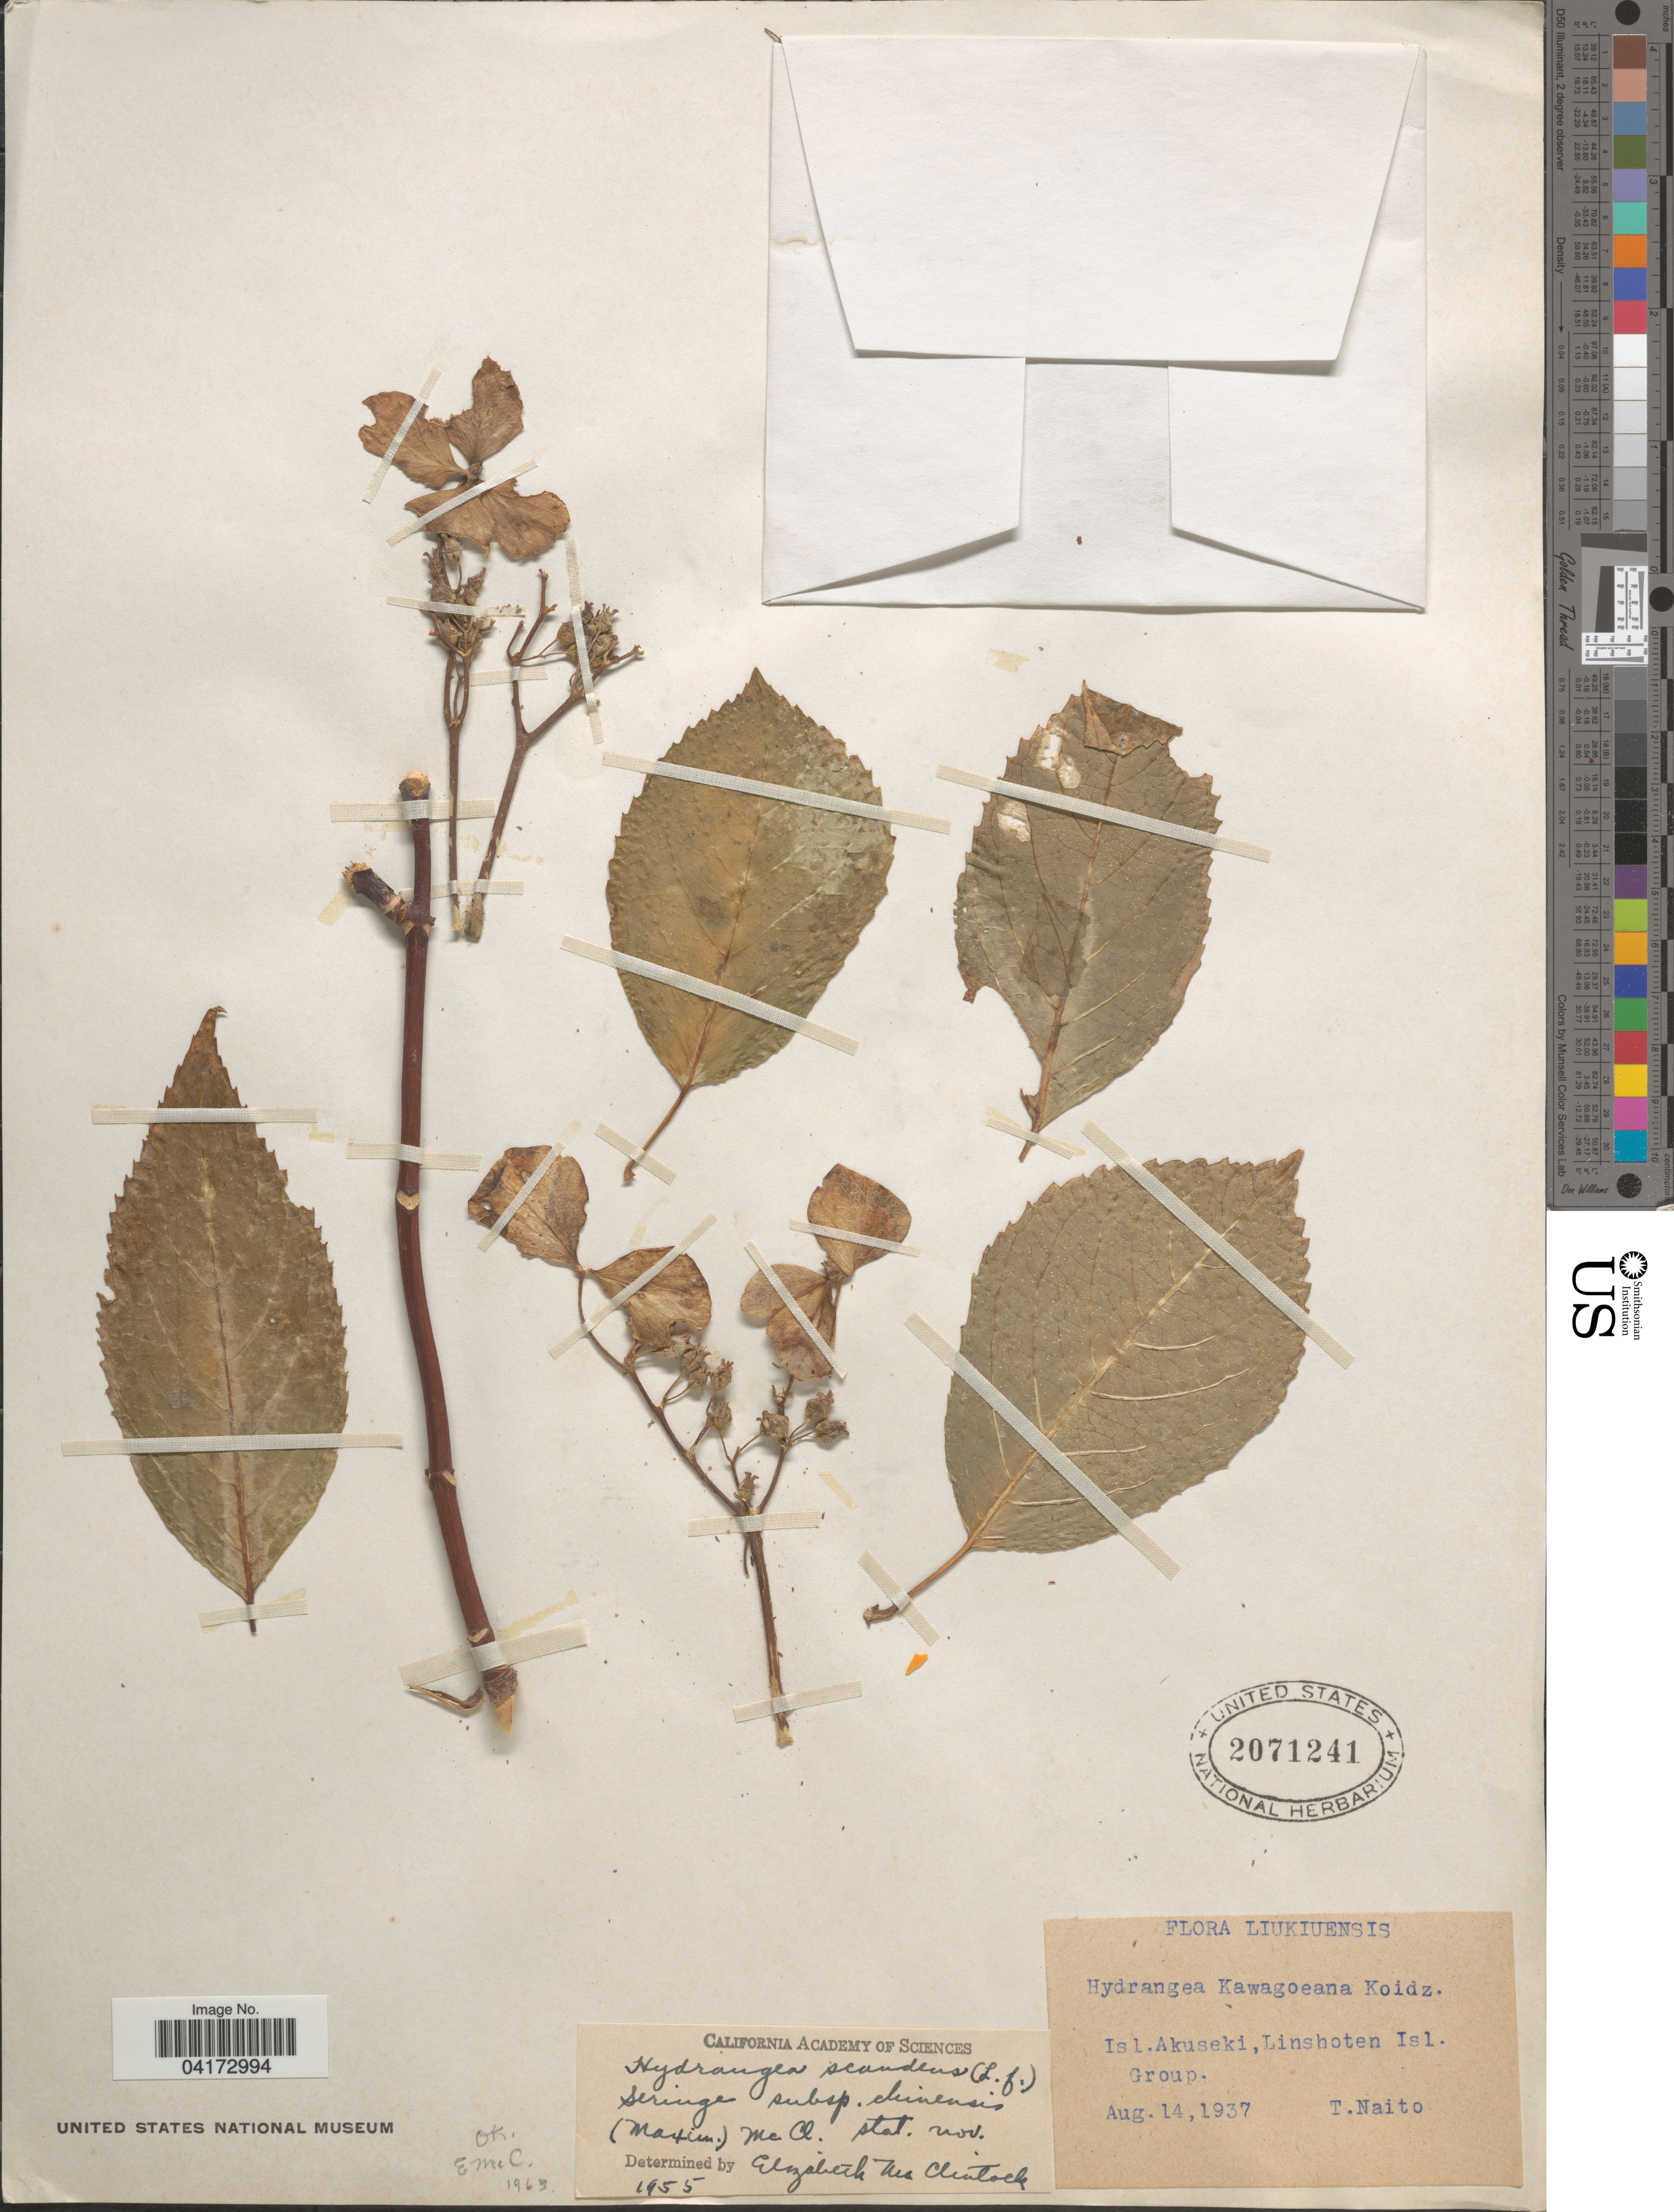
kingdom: Plantae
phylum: Tracheophyta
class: Magnoliopsida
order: Cornales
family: Hydrangeaceae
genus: Hydrangea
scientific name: Hydrangea scandens subsp. chinensis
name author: (Maxim.) E. M. McClint.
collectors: T. Naito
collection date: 1937-08-14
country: Japan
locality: Liukiuensis. Isl.Akuseki,Linshoten Isl. Group.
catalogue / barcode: US 2071241